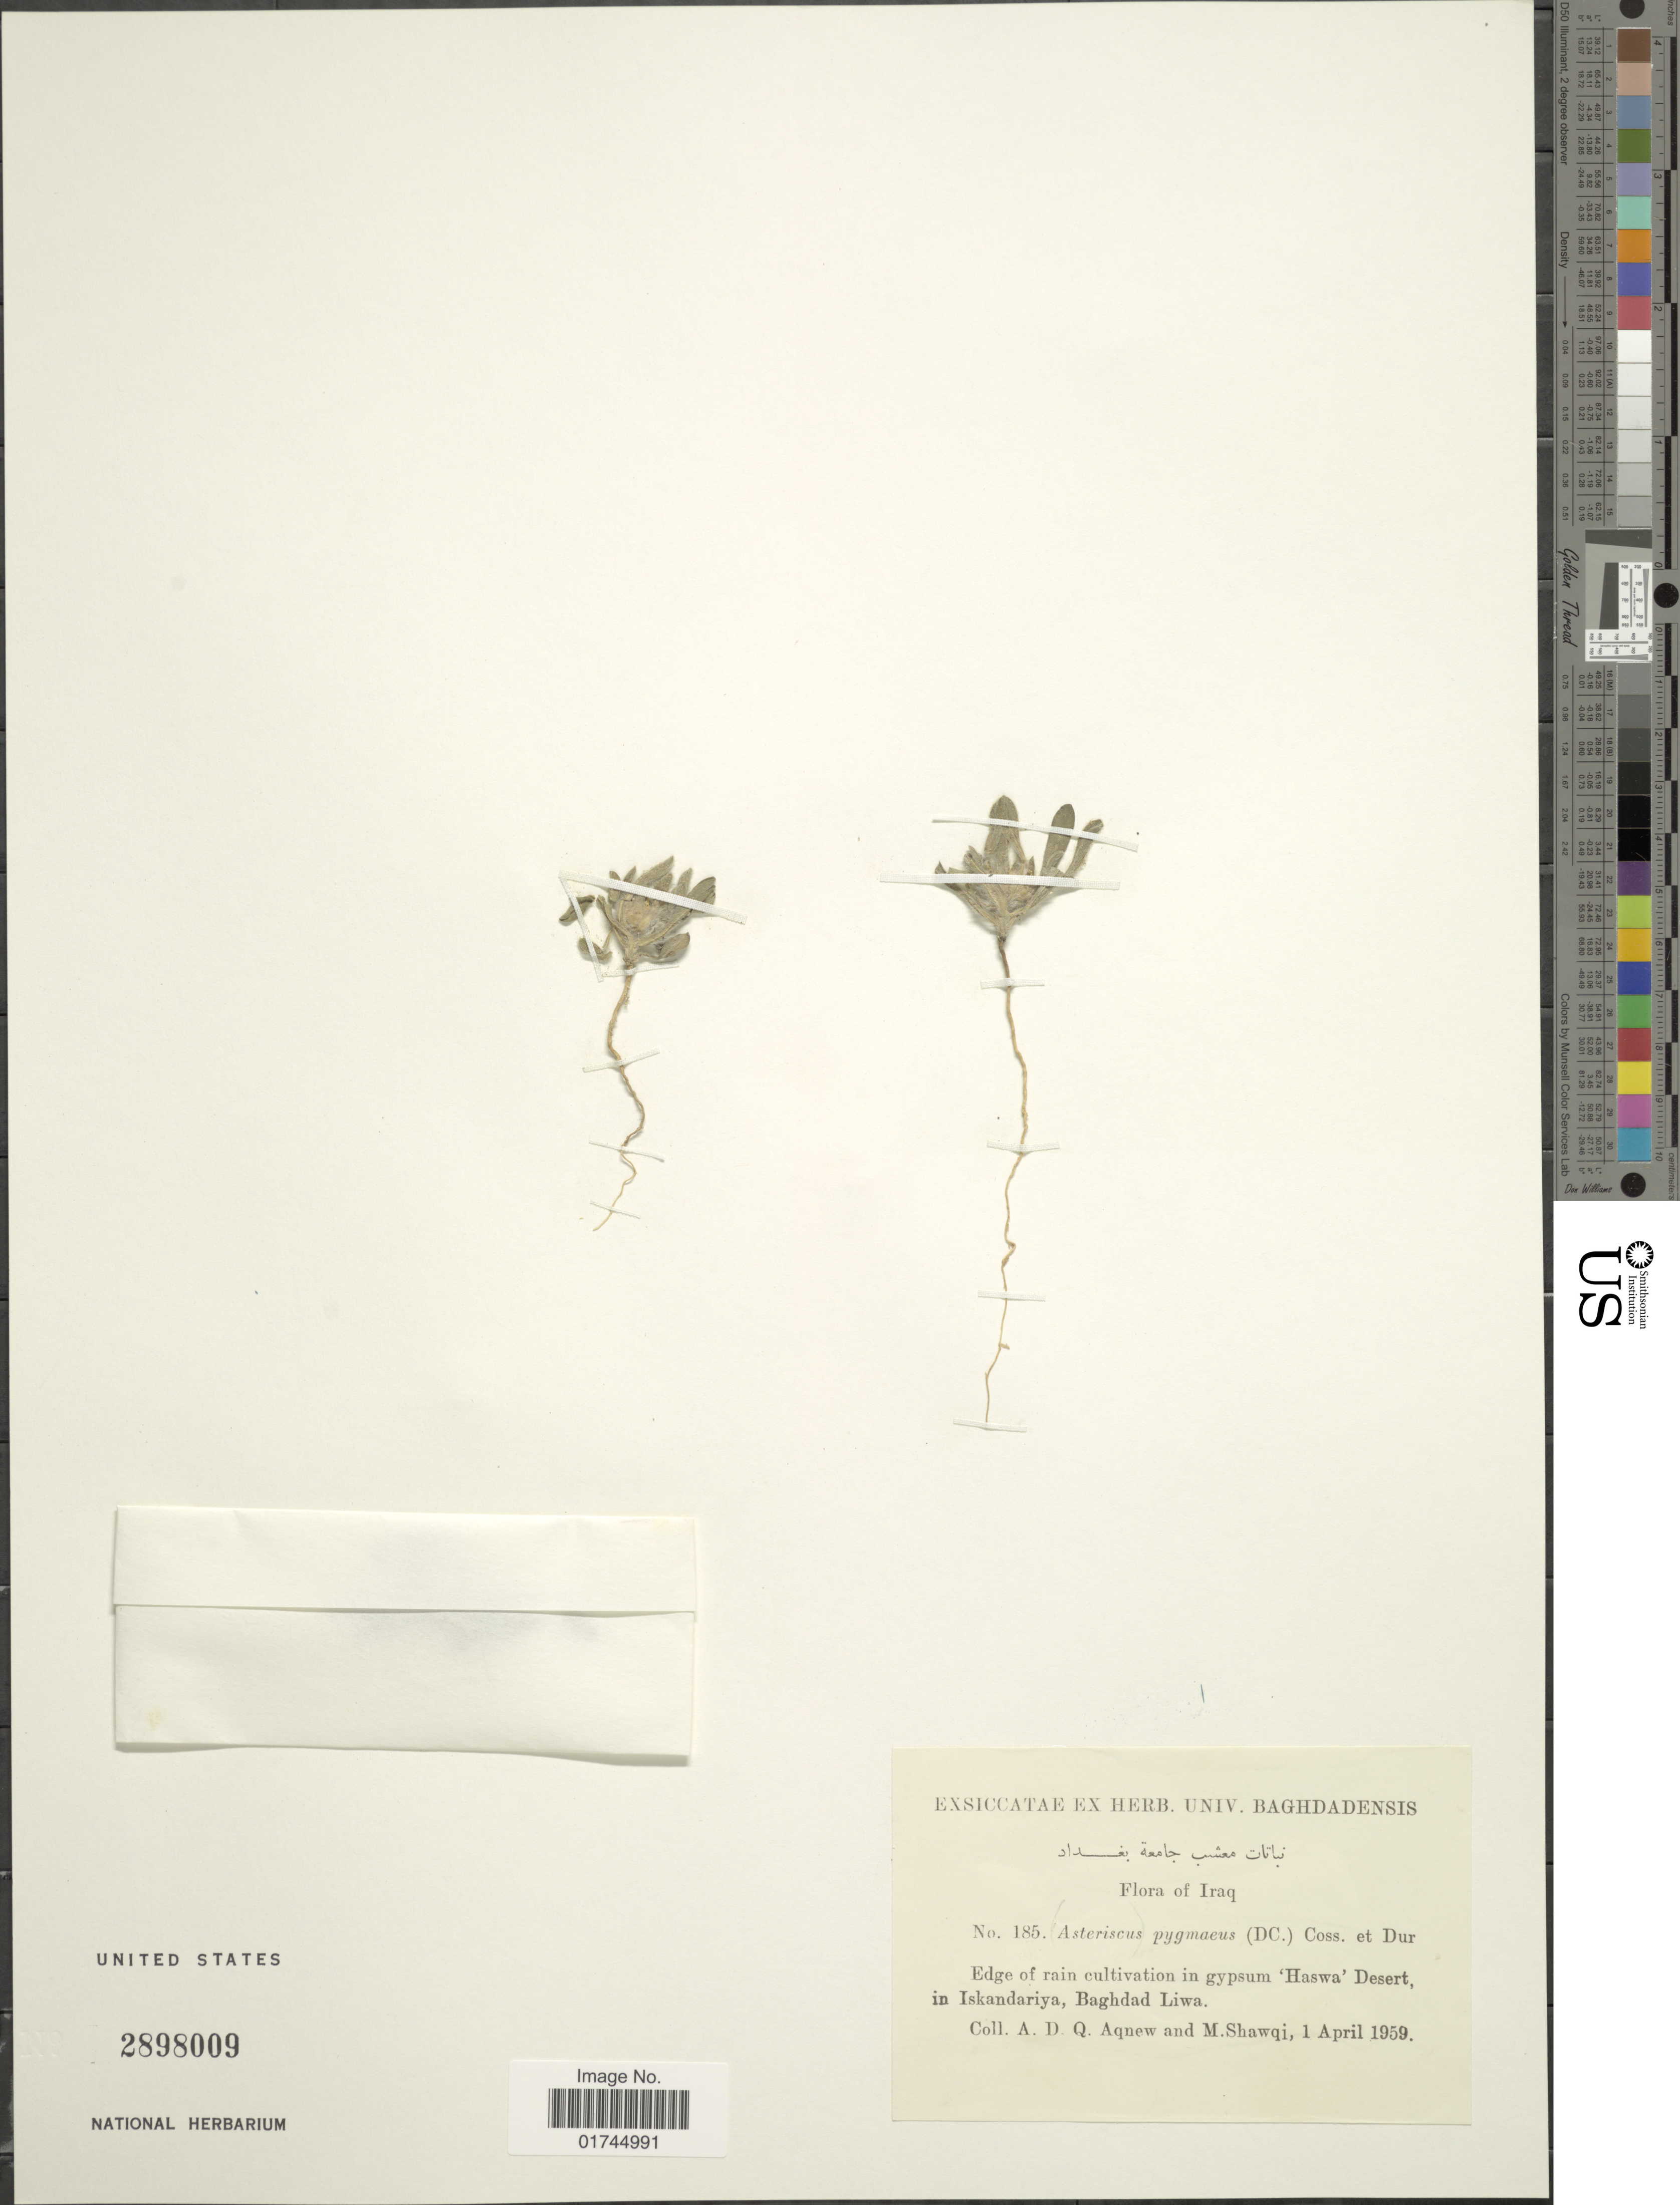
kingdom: Plantae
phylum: Tracheophyta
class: Magnoliopsida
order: Asterales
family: Asteraceae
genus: Asteriscus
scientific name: Asteriscus pygmaeus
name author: (DC.) Coss. & Durieu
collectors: A. Aqnew & M. Shawqi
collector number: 185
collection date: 1959-04-01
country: Iraq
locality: Haswa Desert, in Iskandariya, Baghdad Liwa.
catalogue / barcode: US 2898009